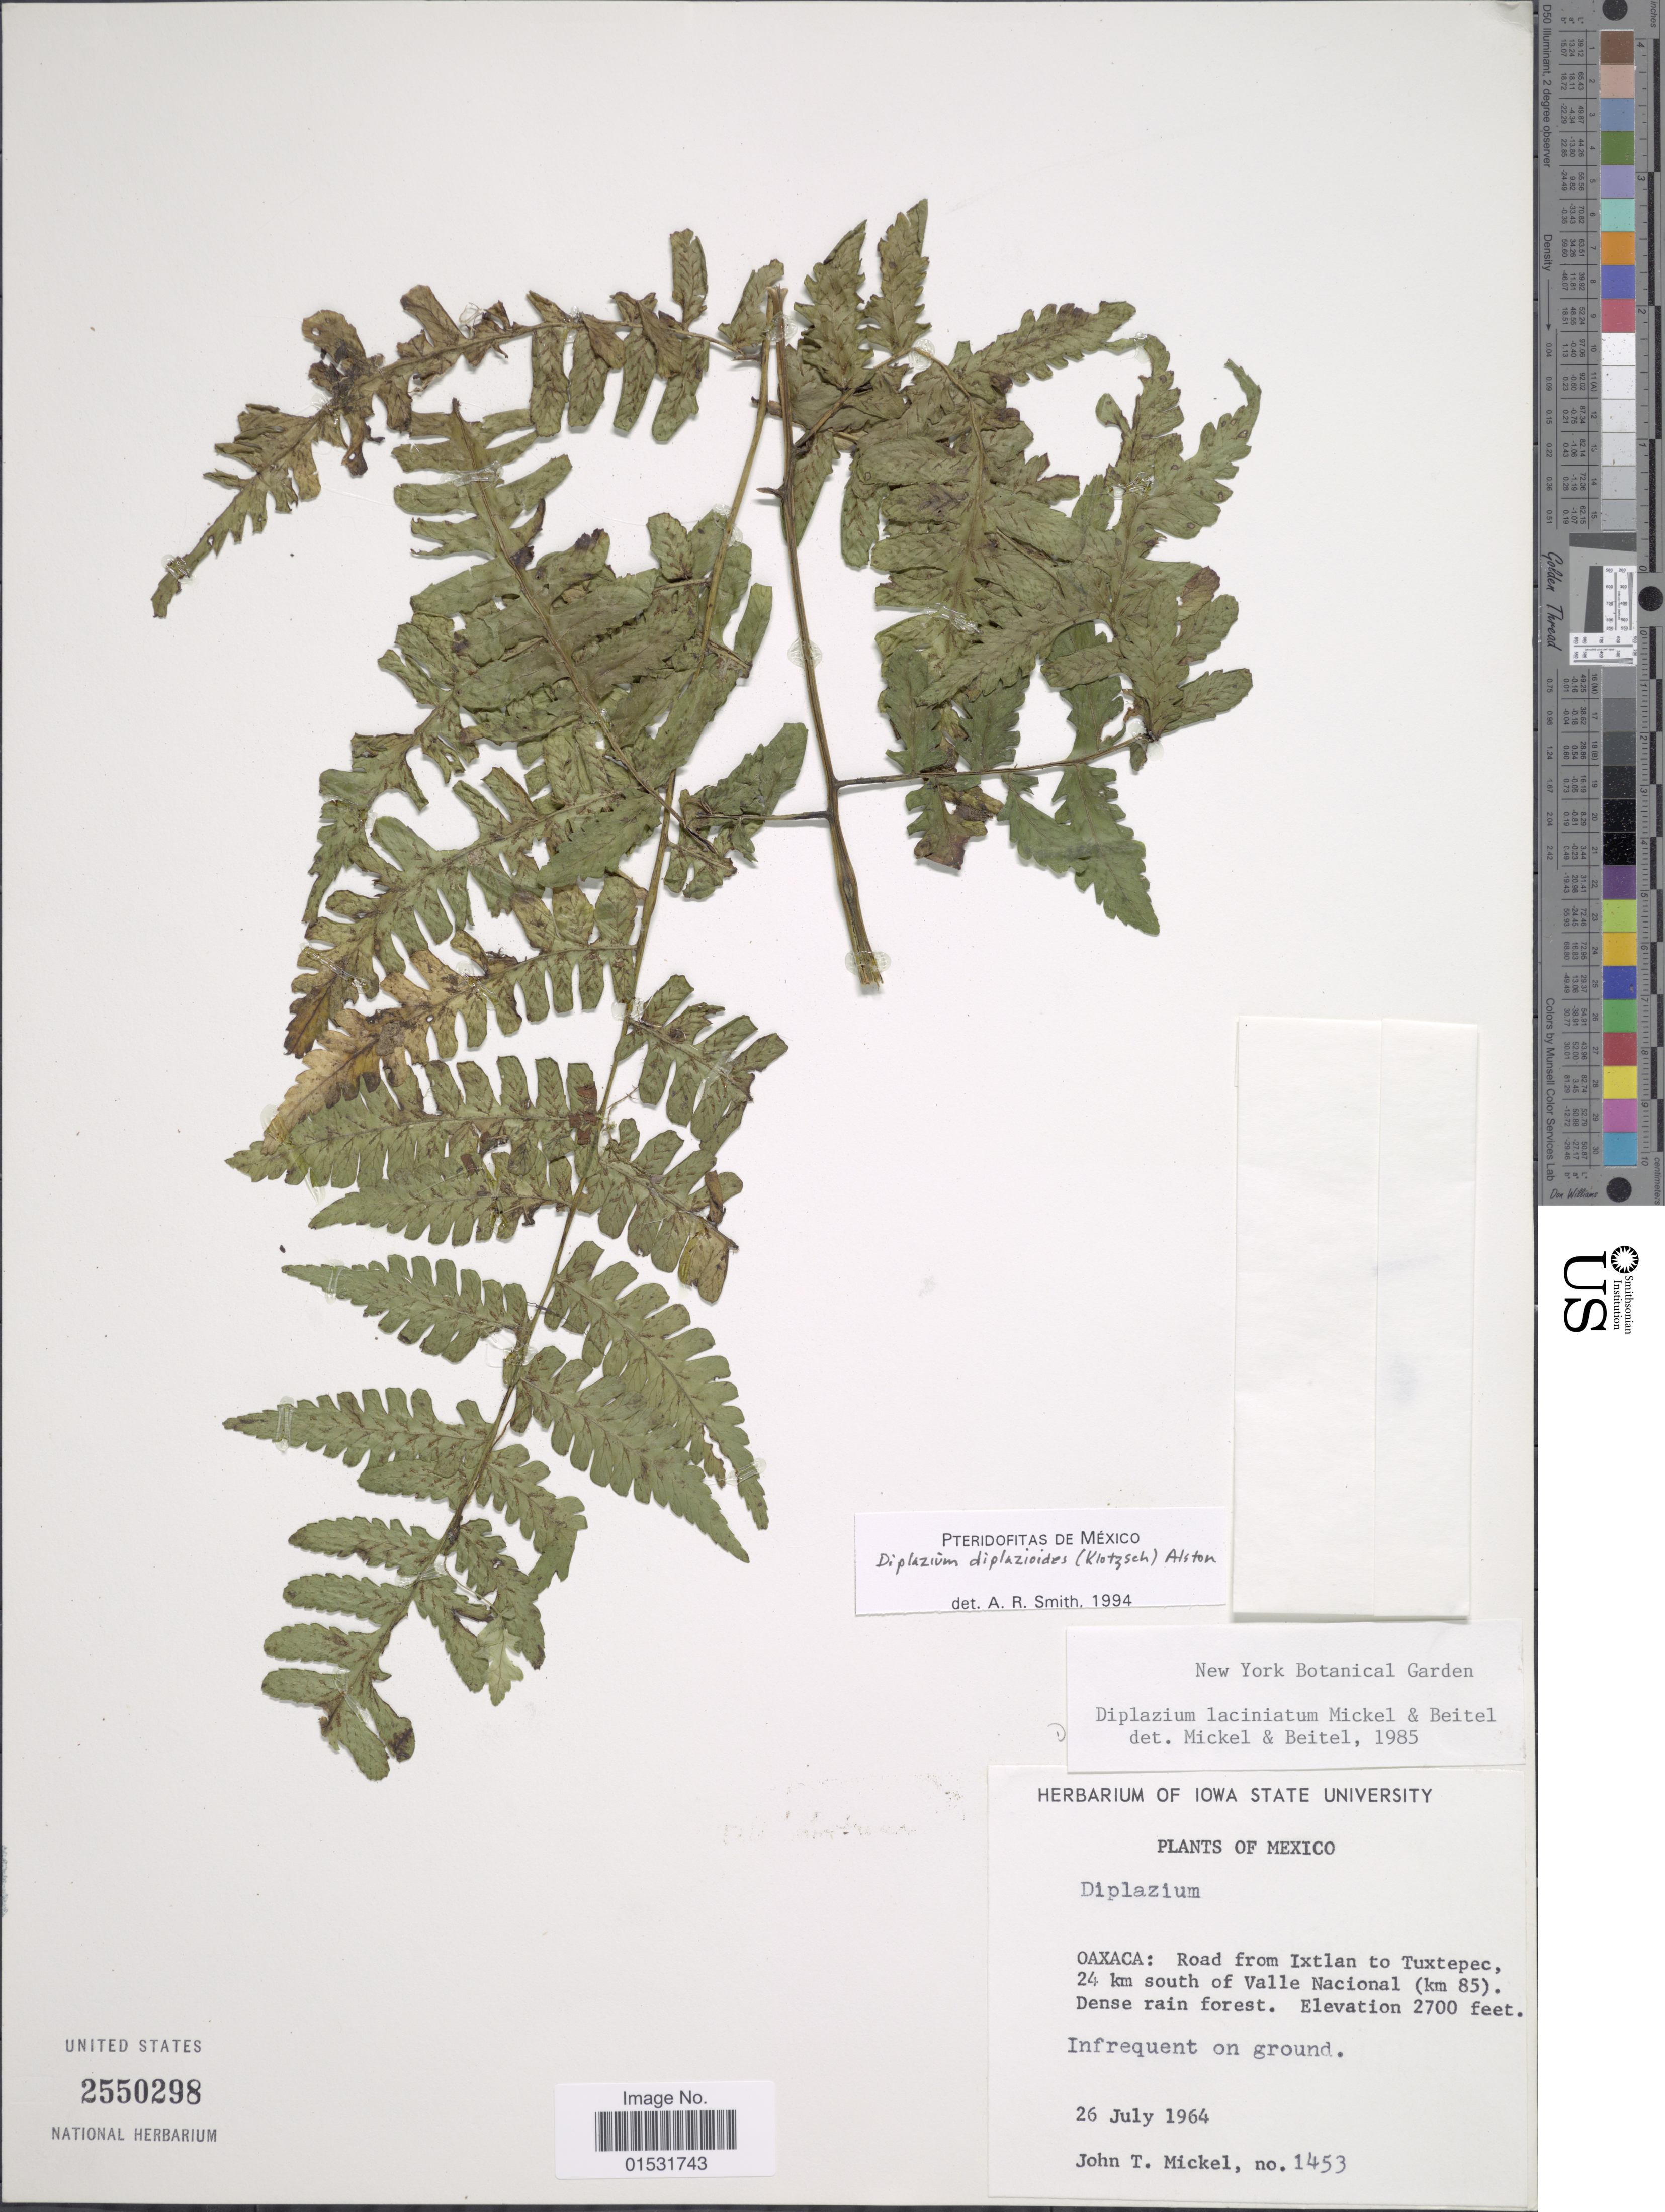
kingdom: Plantae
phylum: Tracheophyta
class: Polypodiopsida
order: Polypodiales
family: Athyriaceae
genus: Diplazium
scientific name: Diplazium diplazioides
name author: (Klotzsch & H. Karst.) Alston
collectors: J. T. Mickel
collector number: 1453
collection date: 1964-07-26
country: Mexico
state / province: Oaxaca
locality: Road from Ixtlan to Tuxtepex, 24 km south of Valle Nacional (km 85).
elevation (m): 823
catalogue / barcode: US 2550298